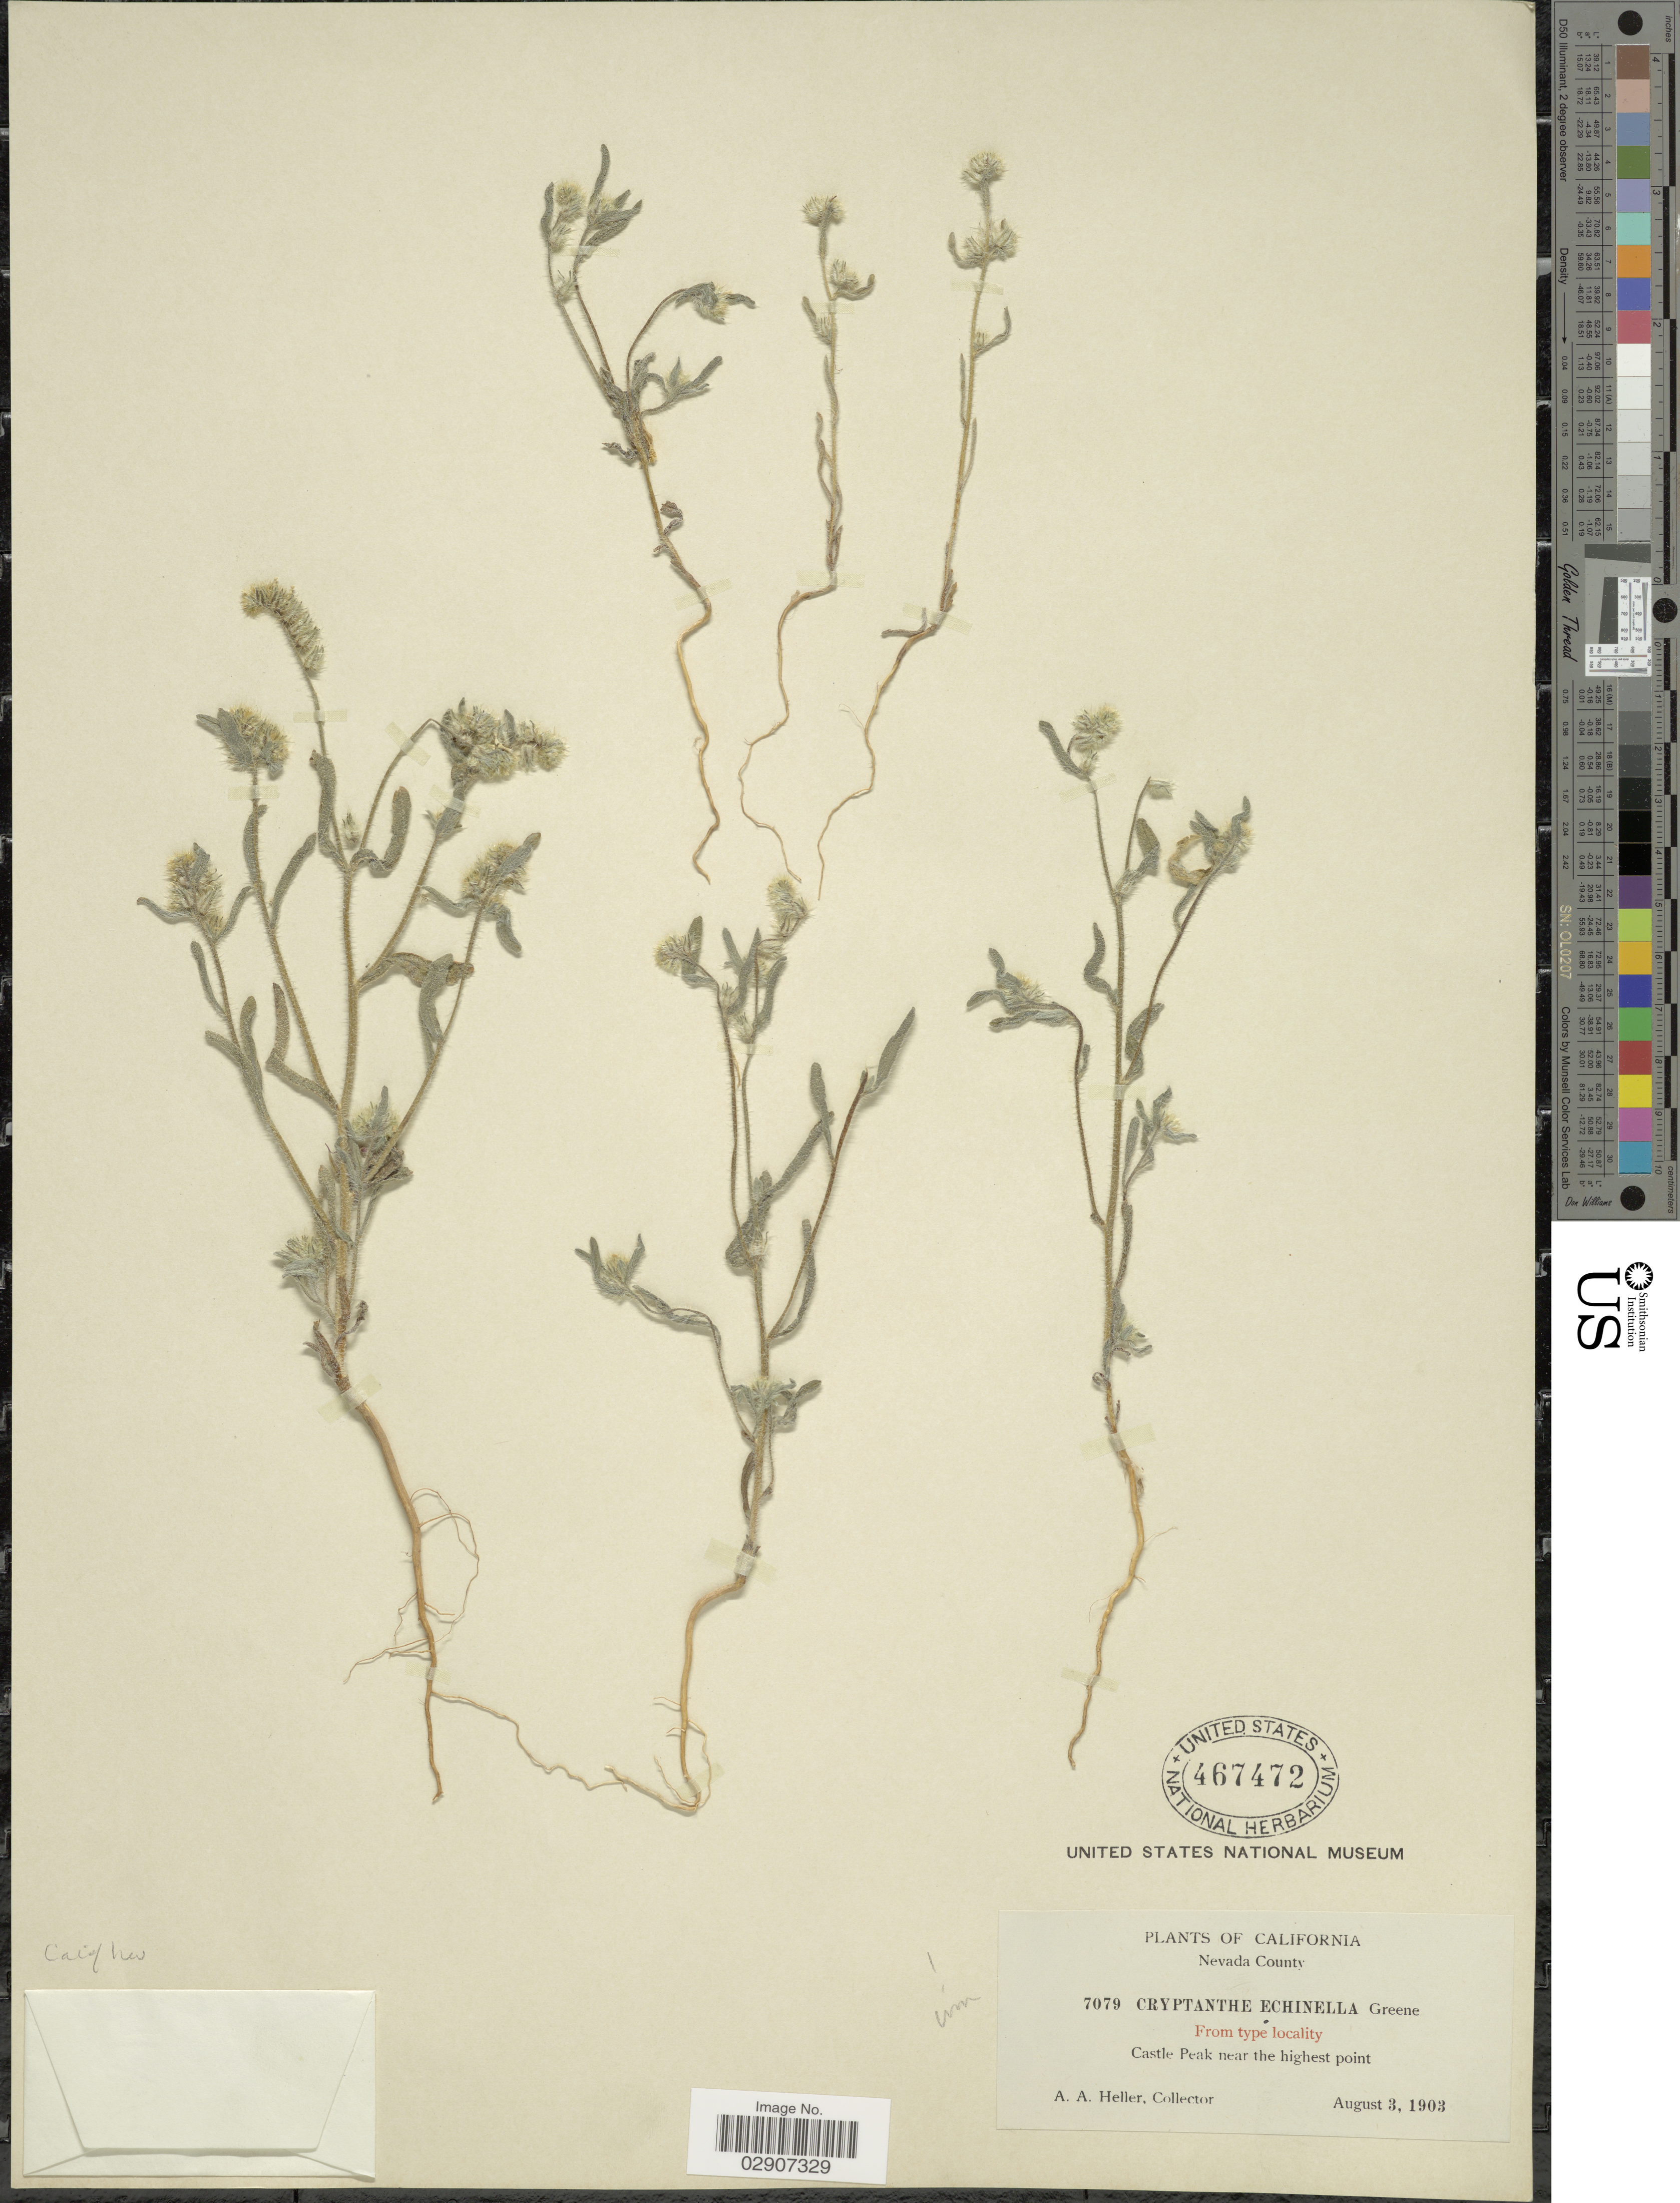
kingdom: Plantae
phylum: Tracheophyta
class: Magnoliopsida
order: Boraginales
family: Boraginaceae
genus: Cryptantha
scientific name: Cryptantha echinella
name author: S.W. Greene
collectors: A. A. Heller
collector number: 7079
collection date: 1903-08-03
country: United States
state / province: California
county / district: Nevada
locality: Nevada County, Castle Peak near the highest point.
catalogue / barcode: US 467472